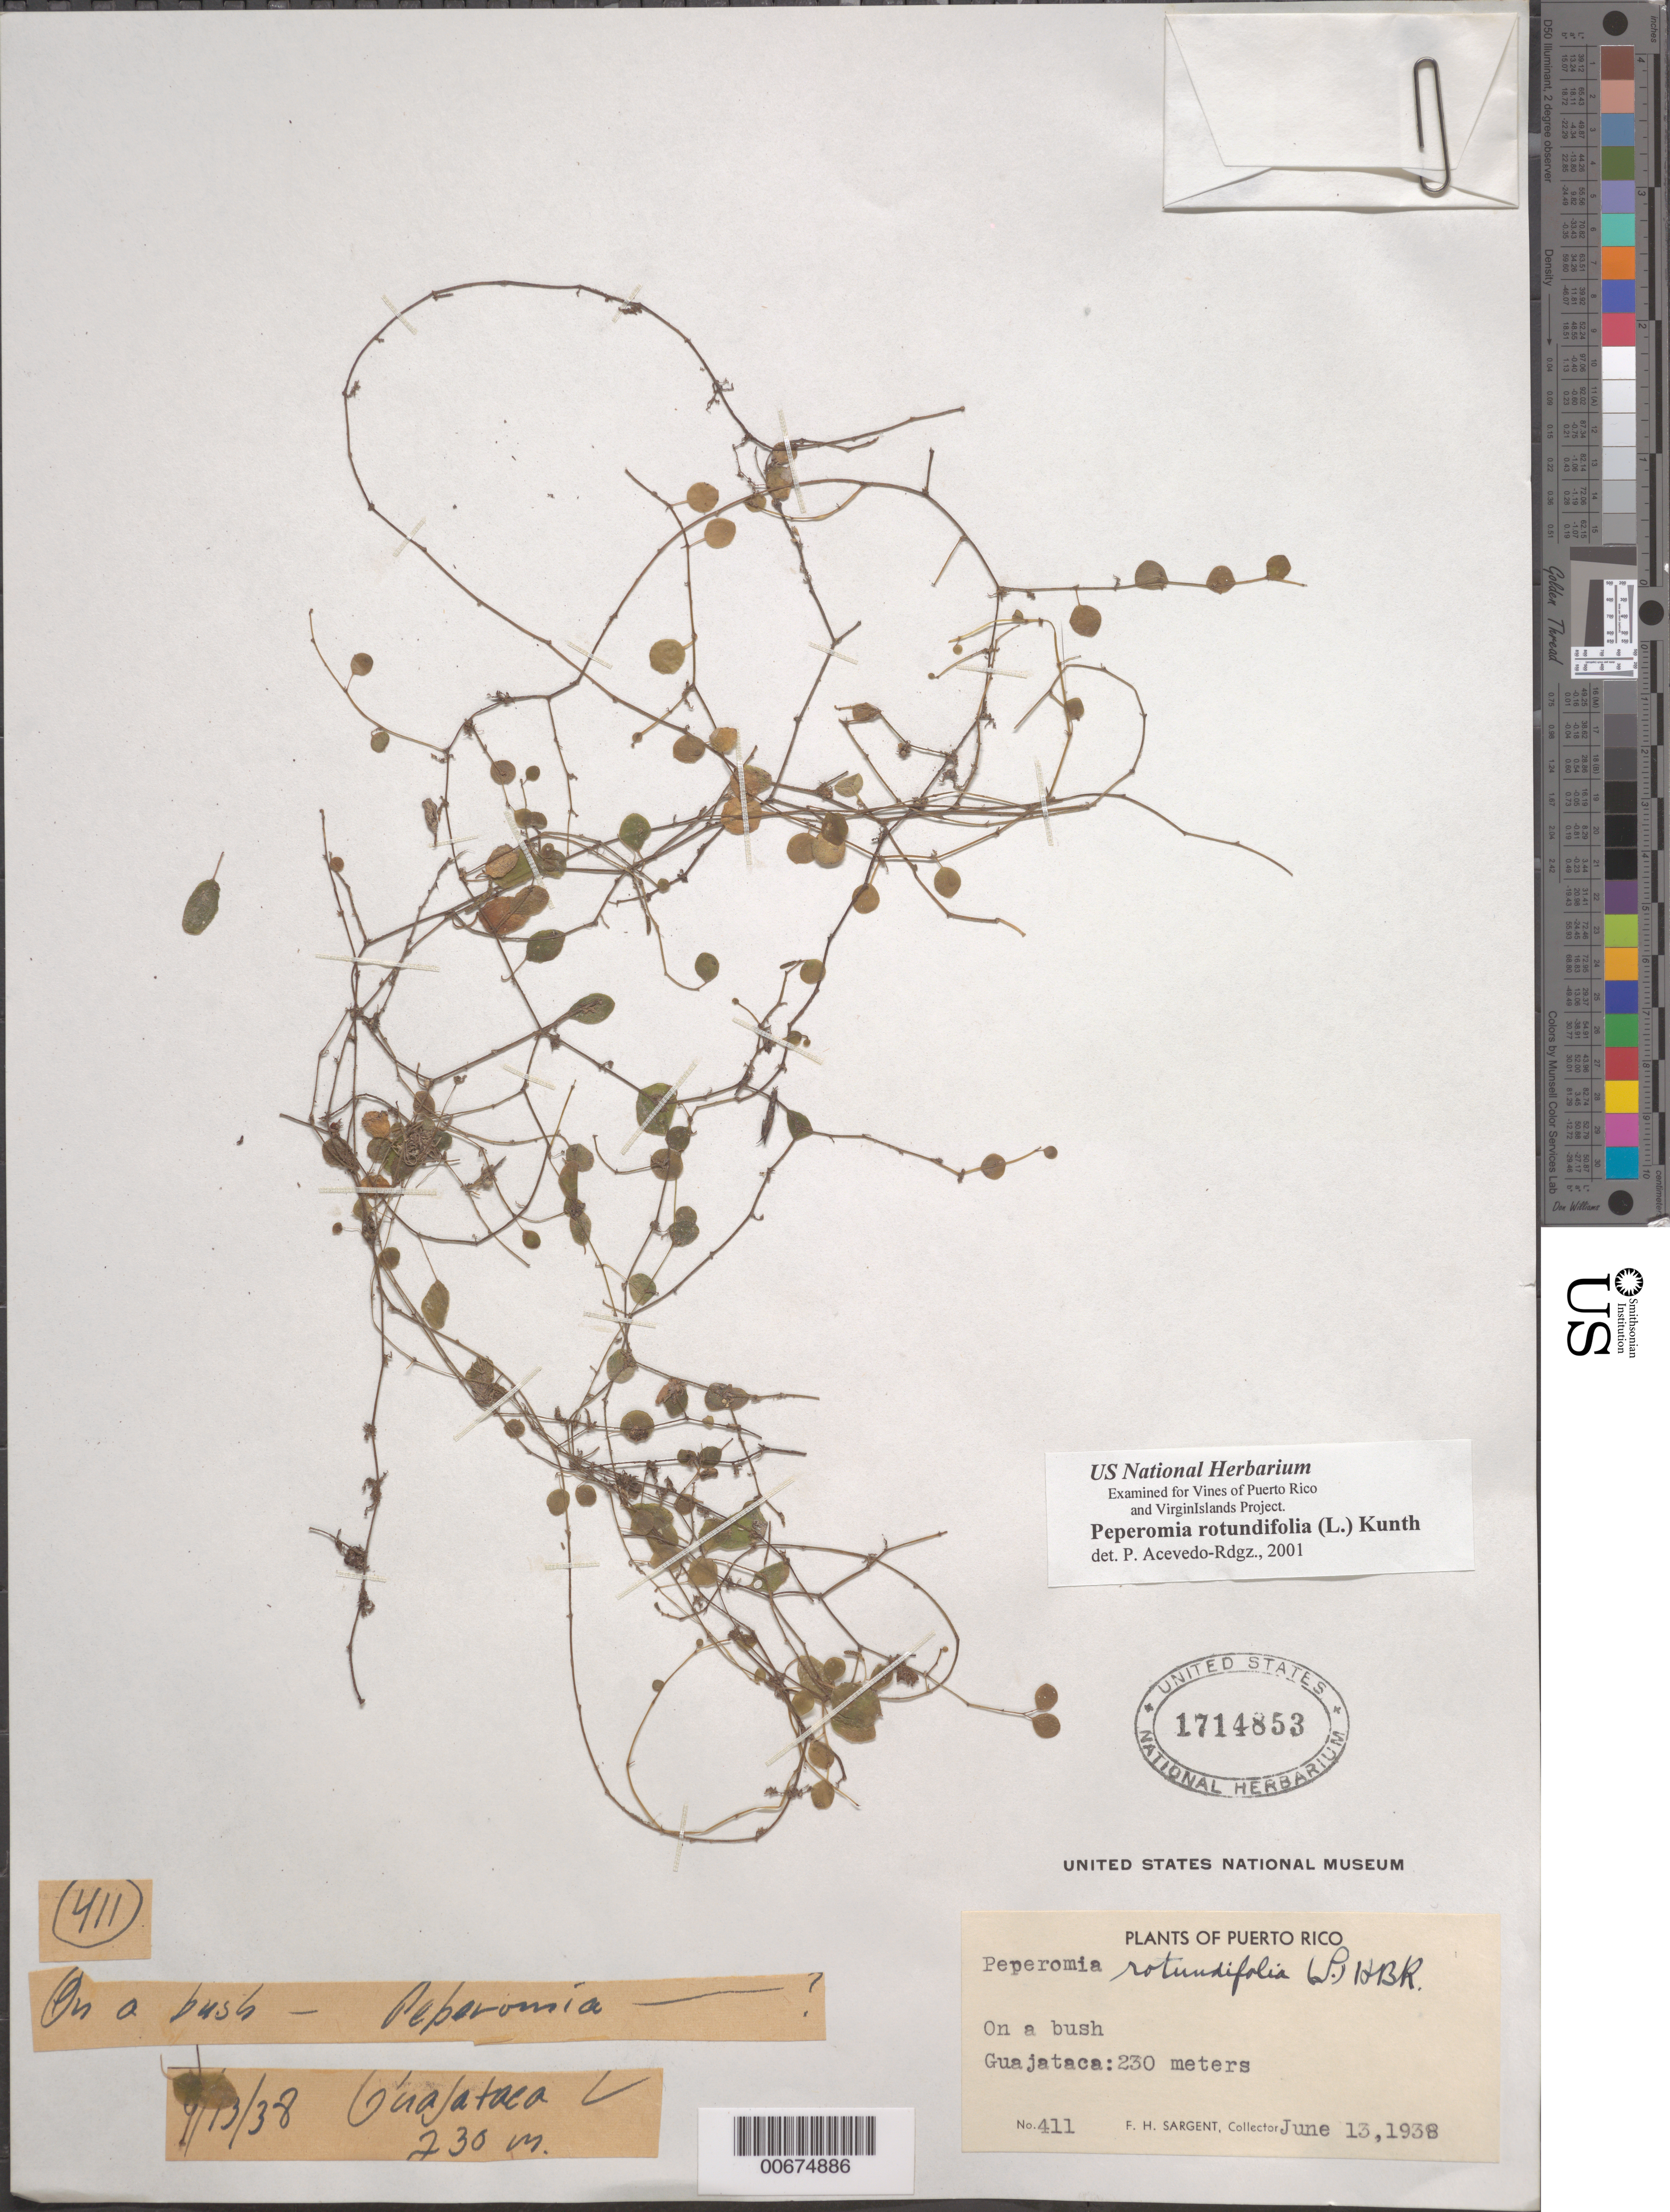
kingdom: Plantae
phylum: Tracheophyta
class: Magnoliopsida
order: Piperales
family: Piperaceae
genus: Peperomia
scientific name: Peperomia rotundifolia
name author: (L.) Kunth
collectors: F. H. Sargent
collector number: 411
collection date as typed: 13 Jun 1938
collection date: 1938-06-13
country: Puerto Rico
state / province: Quebradillas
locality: Guajataca.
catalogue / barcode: US 1714853